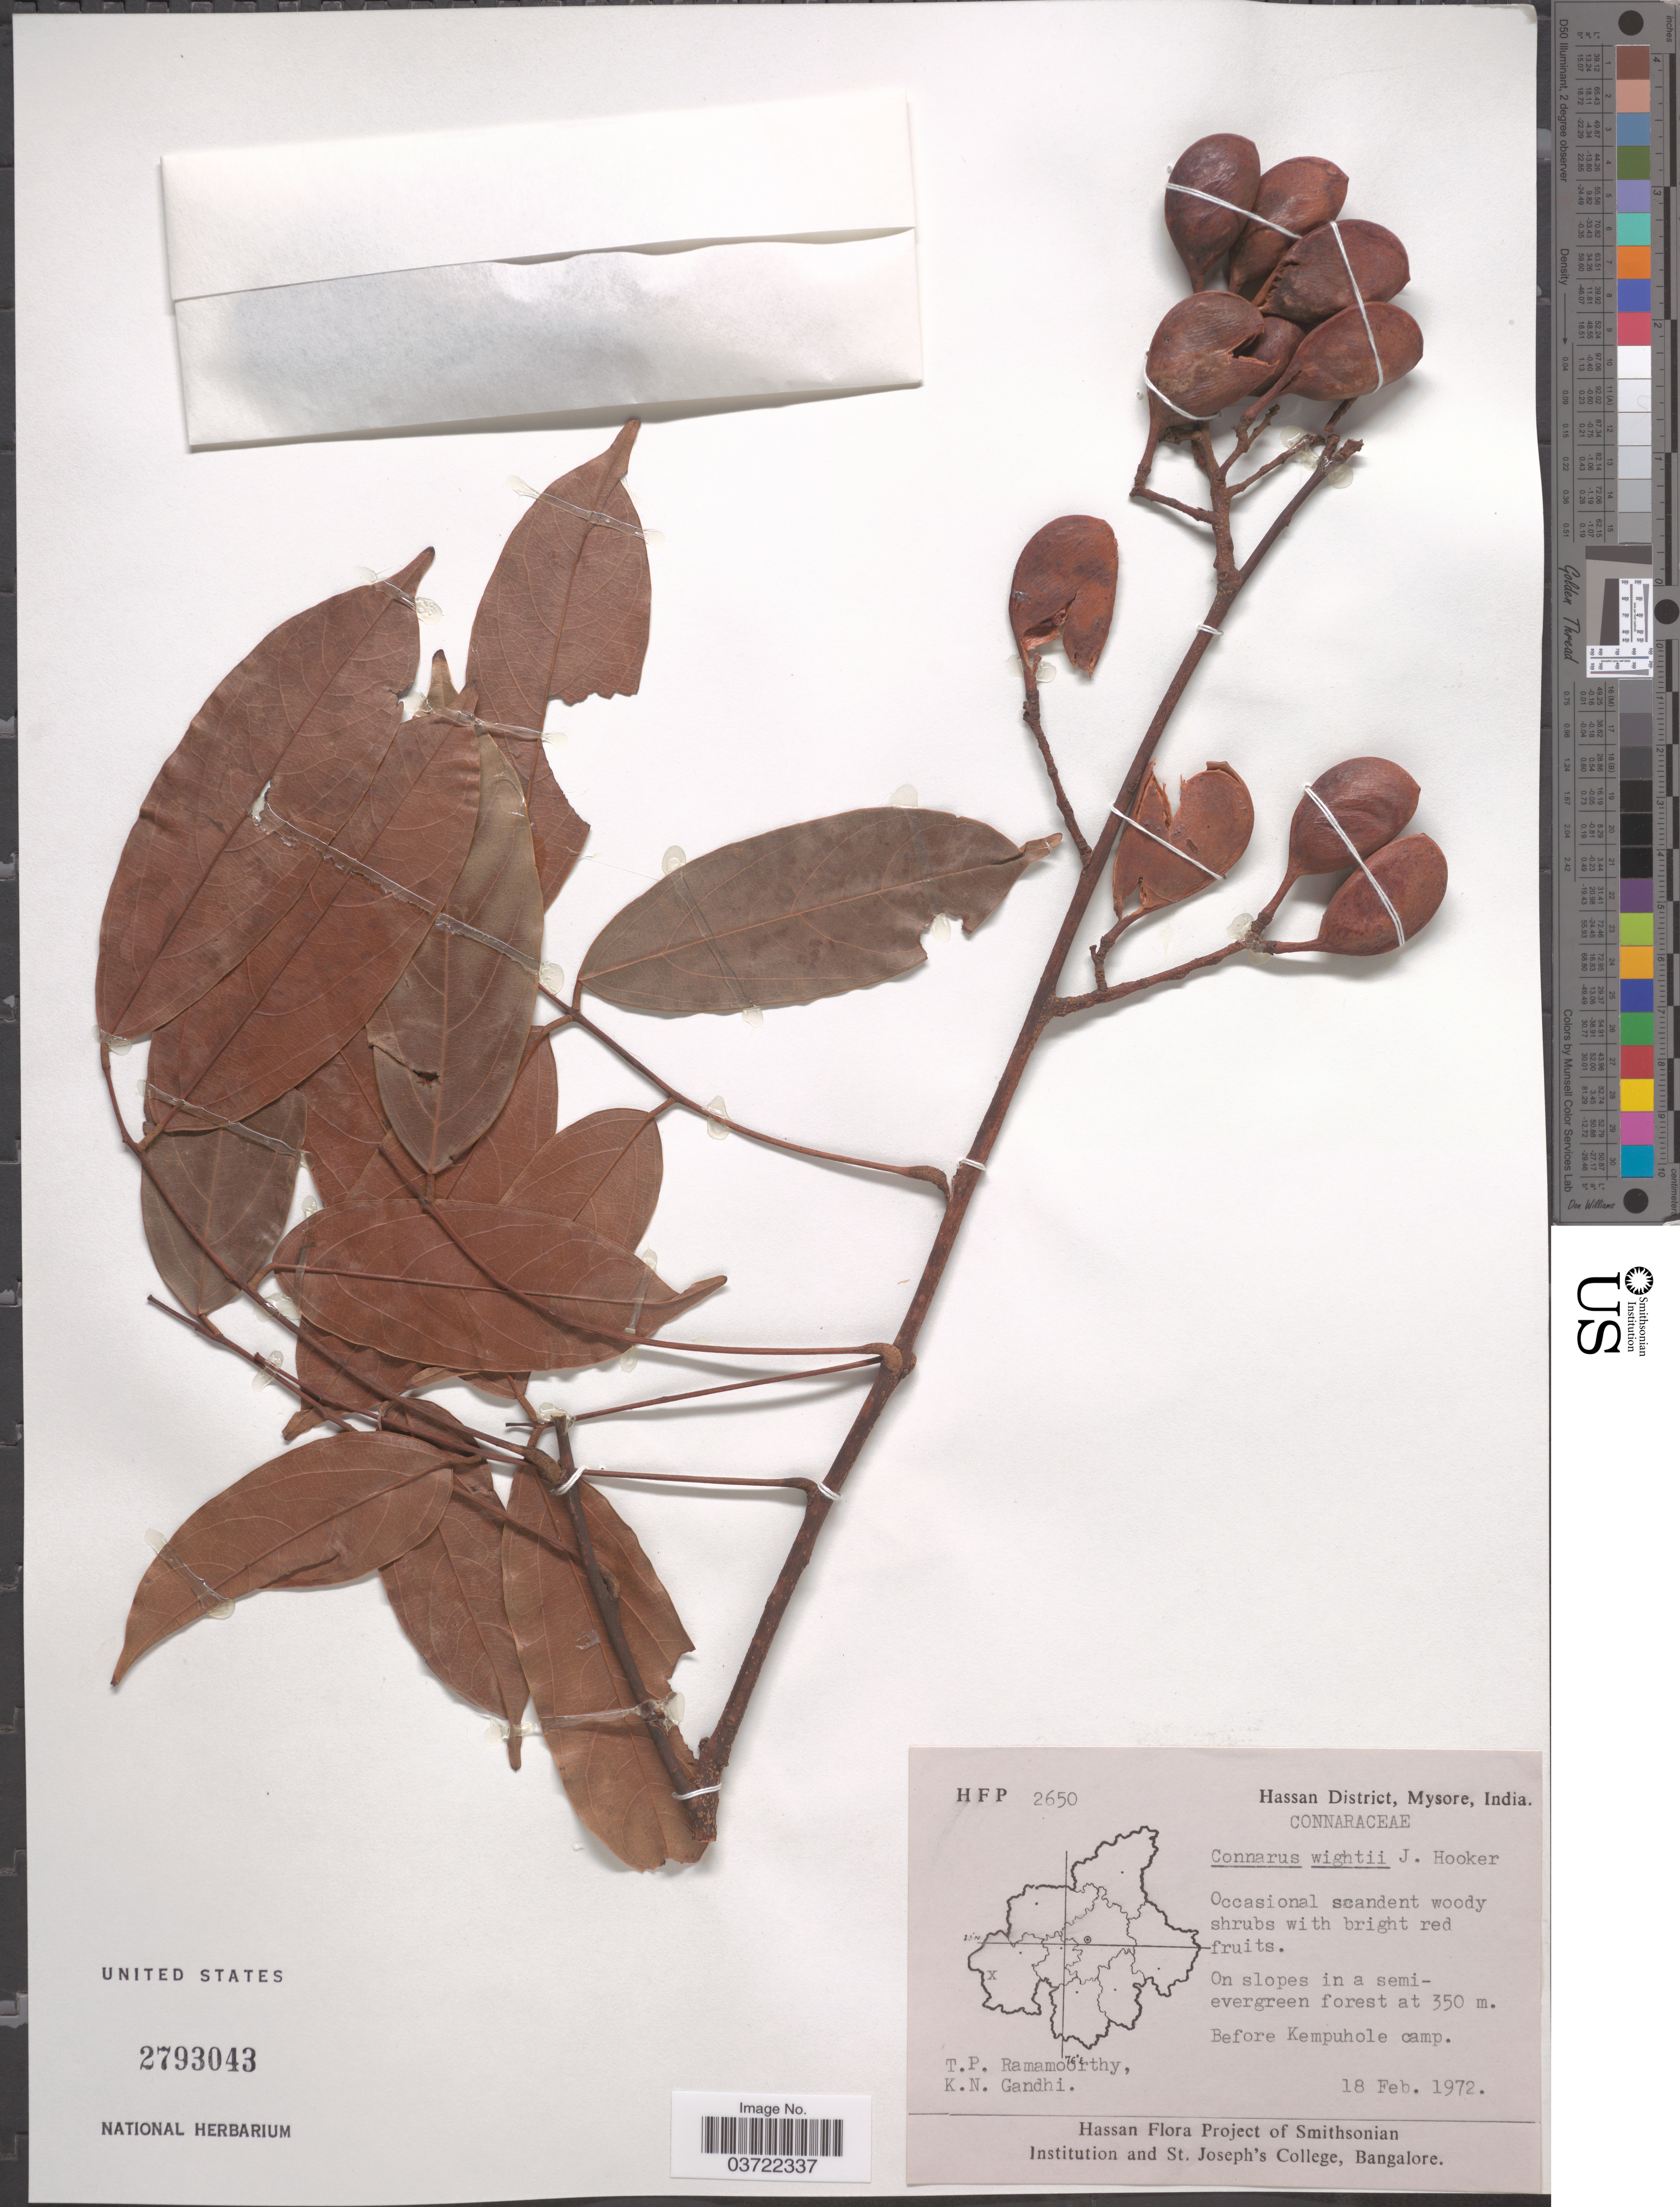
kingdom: Plantae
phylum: Tracheophyta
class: Magnoliopsida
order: Oxalidales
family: Connaraceae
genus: Connarus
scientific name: Connarus wightii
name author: Hook. f.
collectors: T. P. Ramamoorthy & K. N. Gandhi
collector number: HFP2650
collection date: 1972-02-18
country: India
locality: Hassan District, Mysore. Before Kempuhole camp.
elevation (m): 350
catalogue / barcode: US 2793043